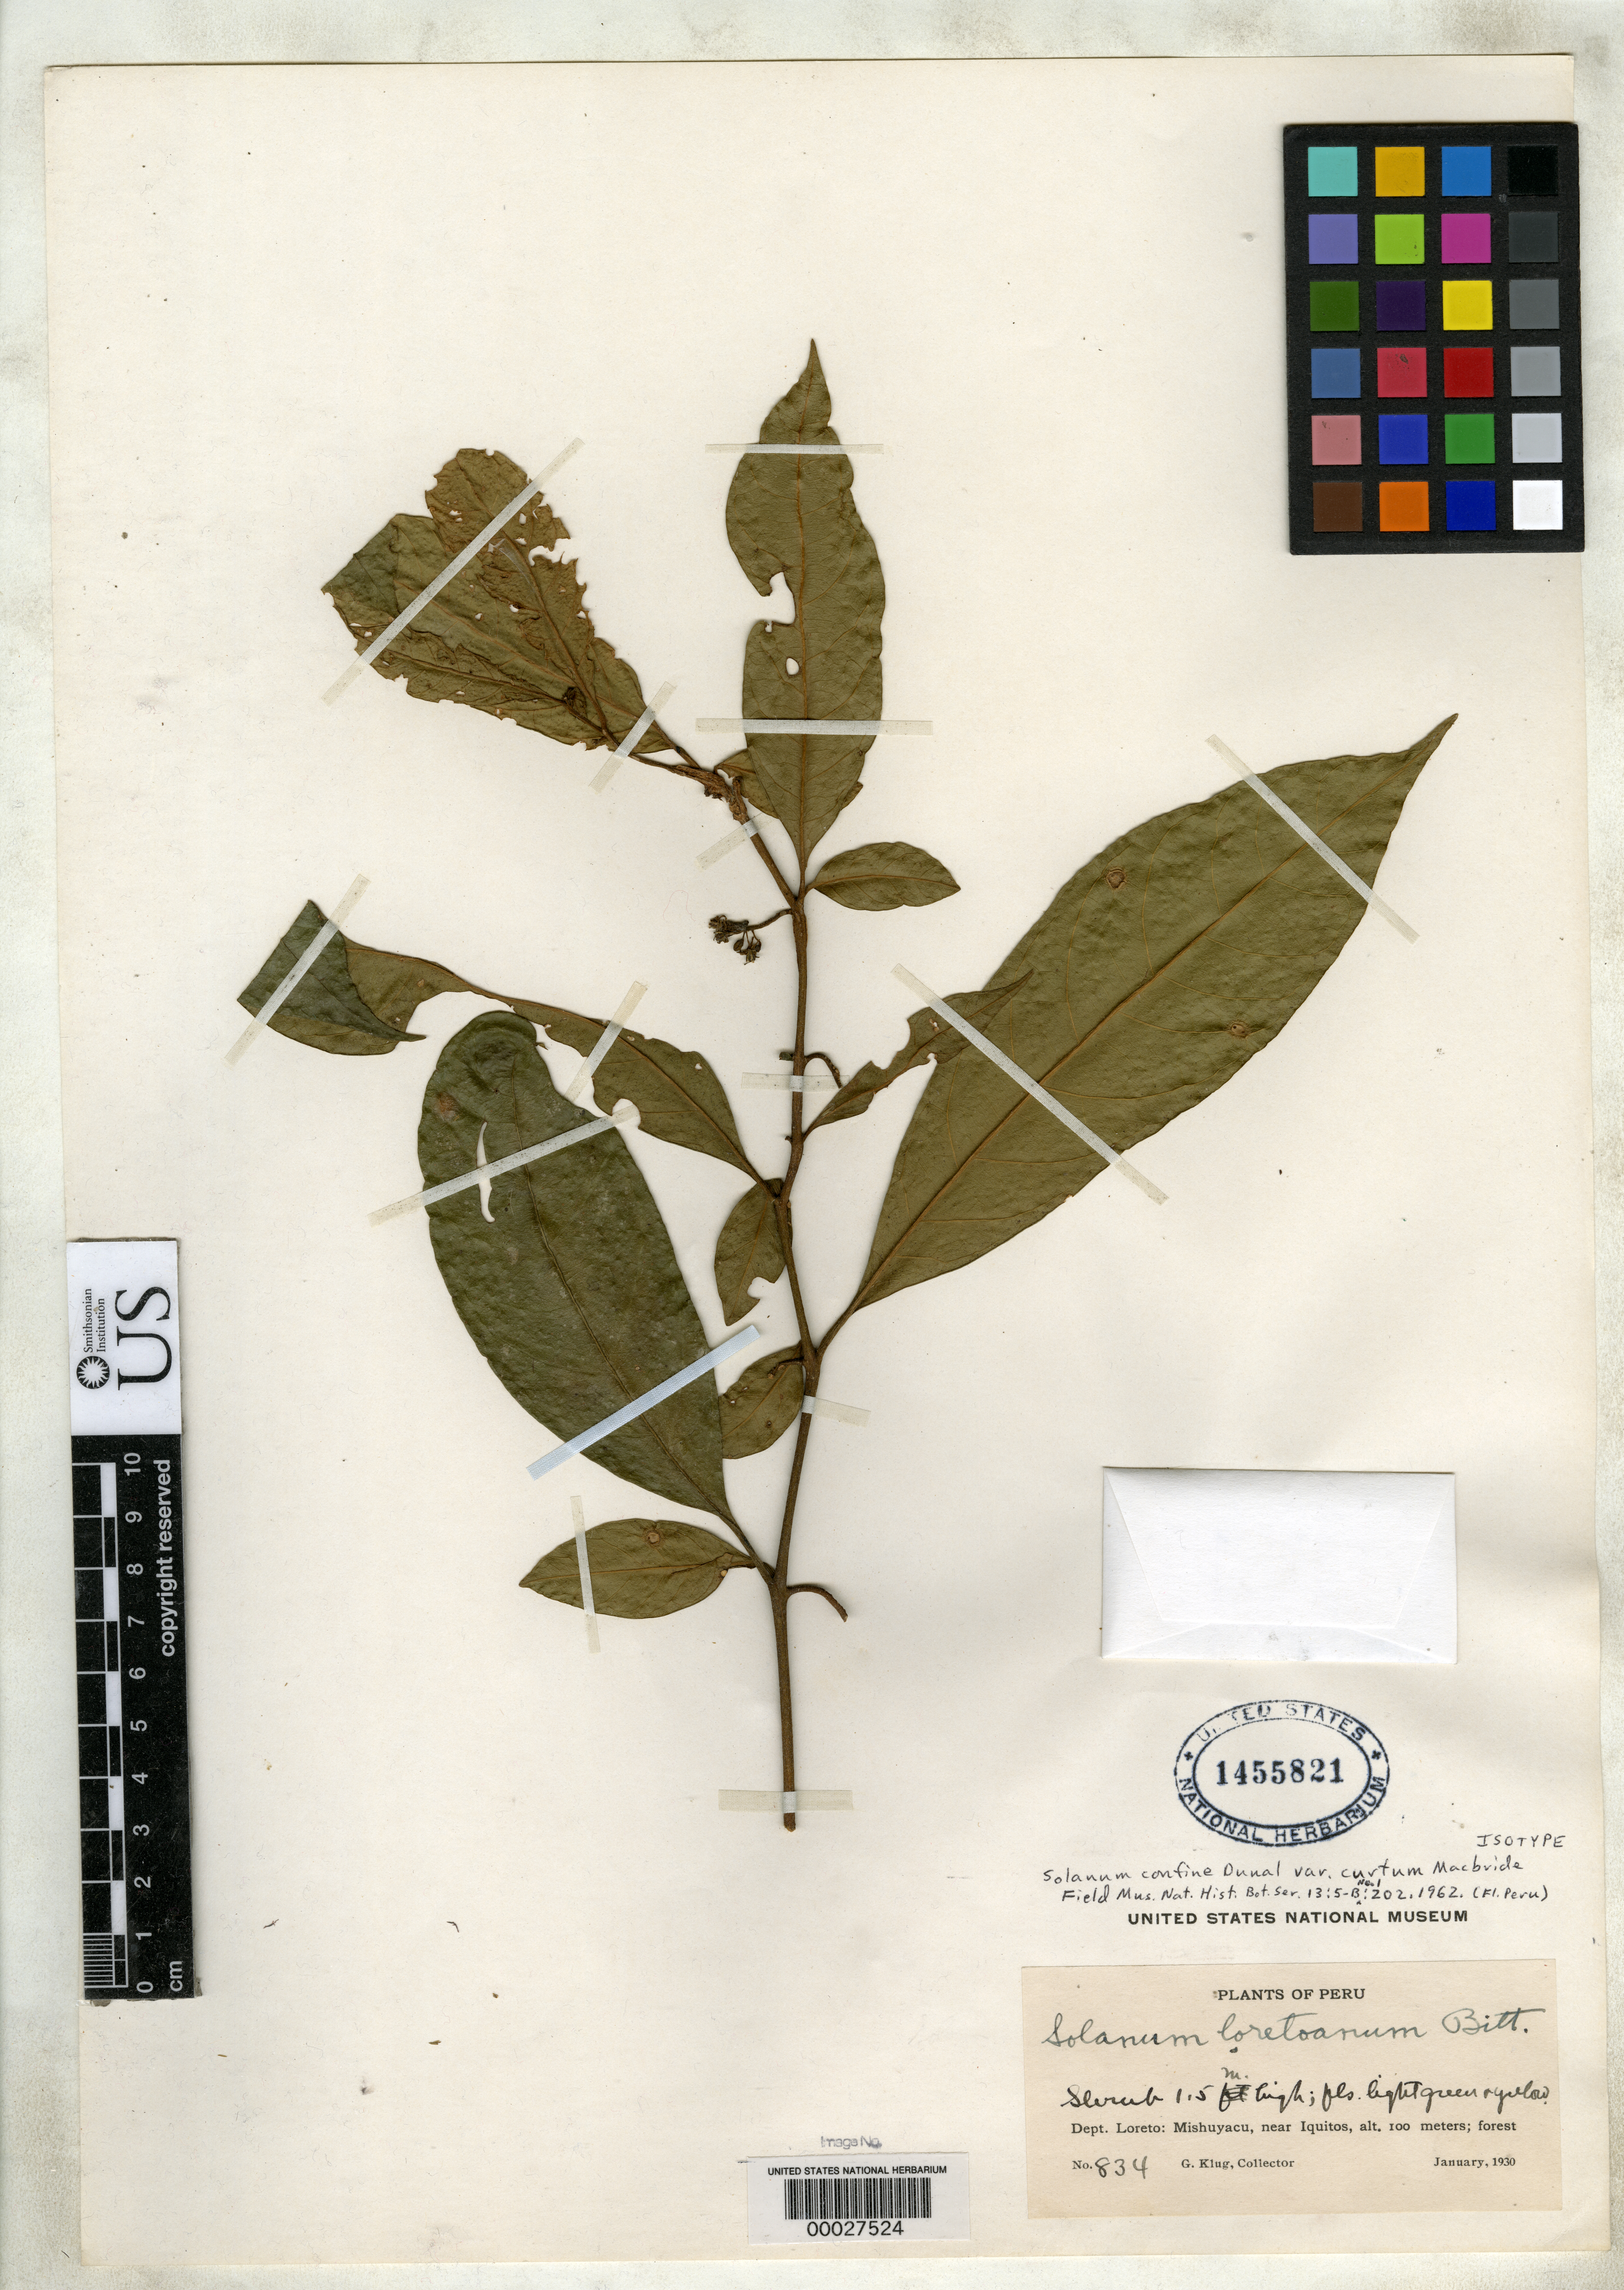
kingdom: Plantae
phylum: Tracheophyta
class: Magnoliopsida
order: Solanales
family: Solanaceae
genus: Solanum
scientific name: Solanum confine var. curtum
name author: J.F. Macbr.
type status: Isotype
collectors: G. Klug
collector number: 834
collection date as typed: Jan 1930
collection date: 1930-01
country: Peru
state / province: Loreto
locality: Mishuyacu, near Iquitos.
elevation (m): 100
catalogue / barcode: US 1455821